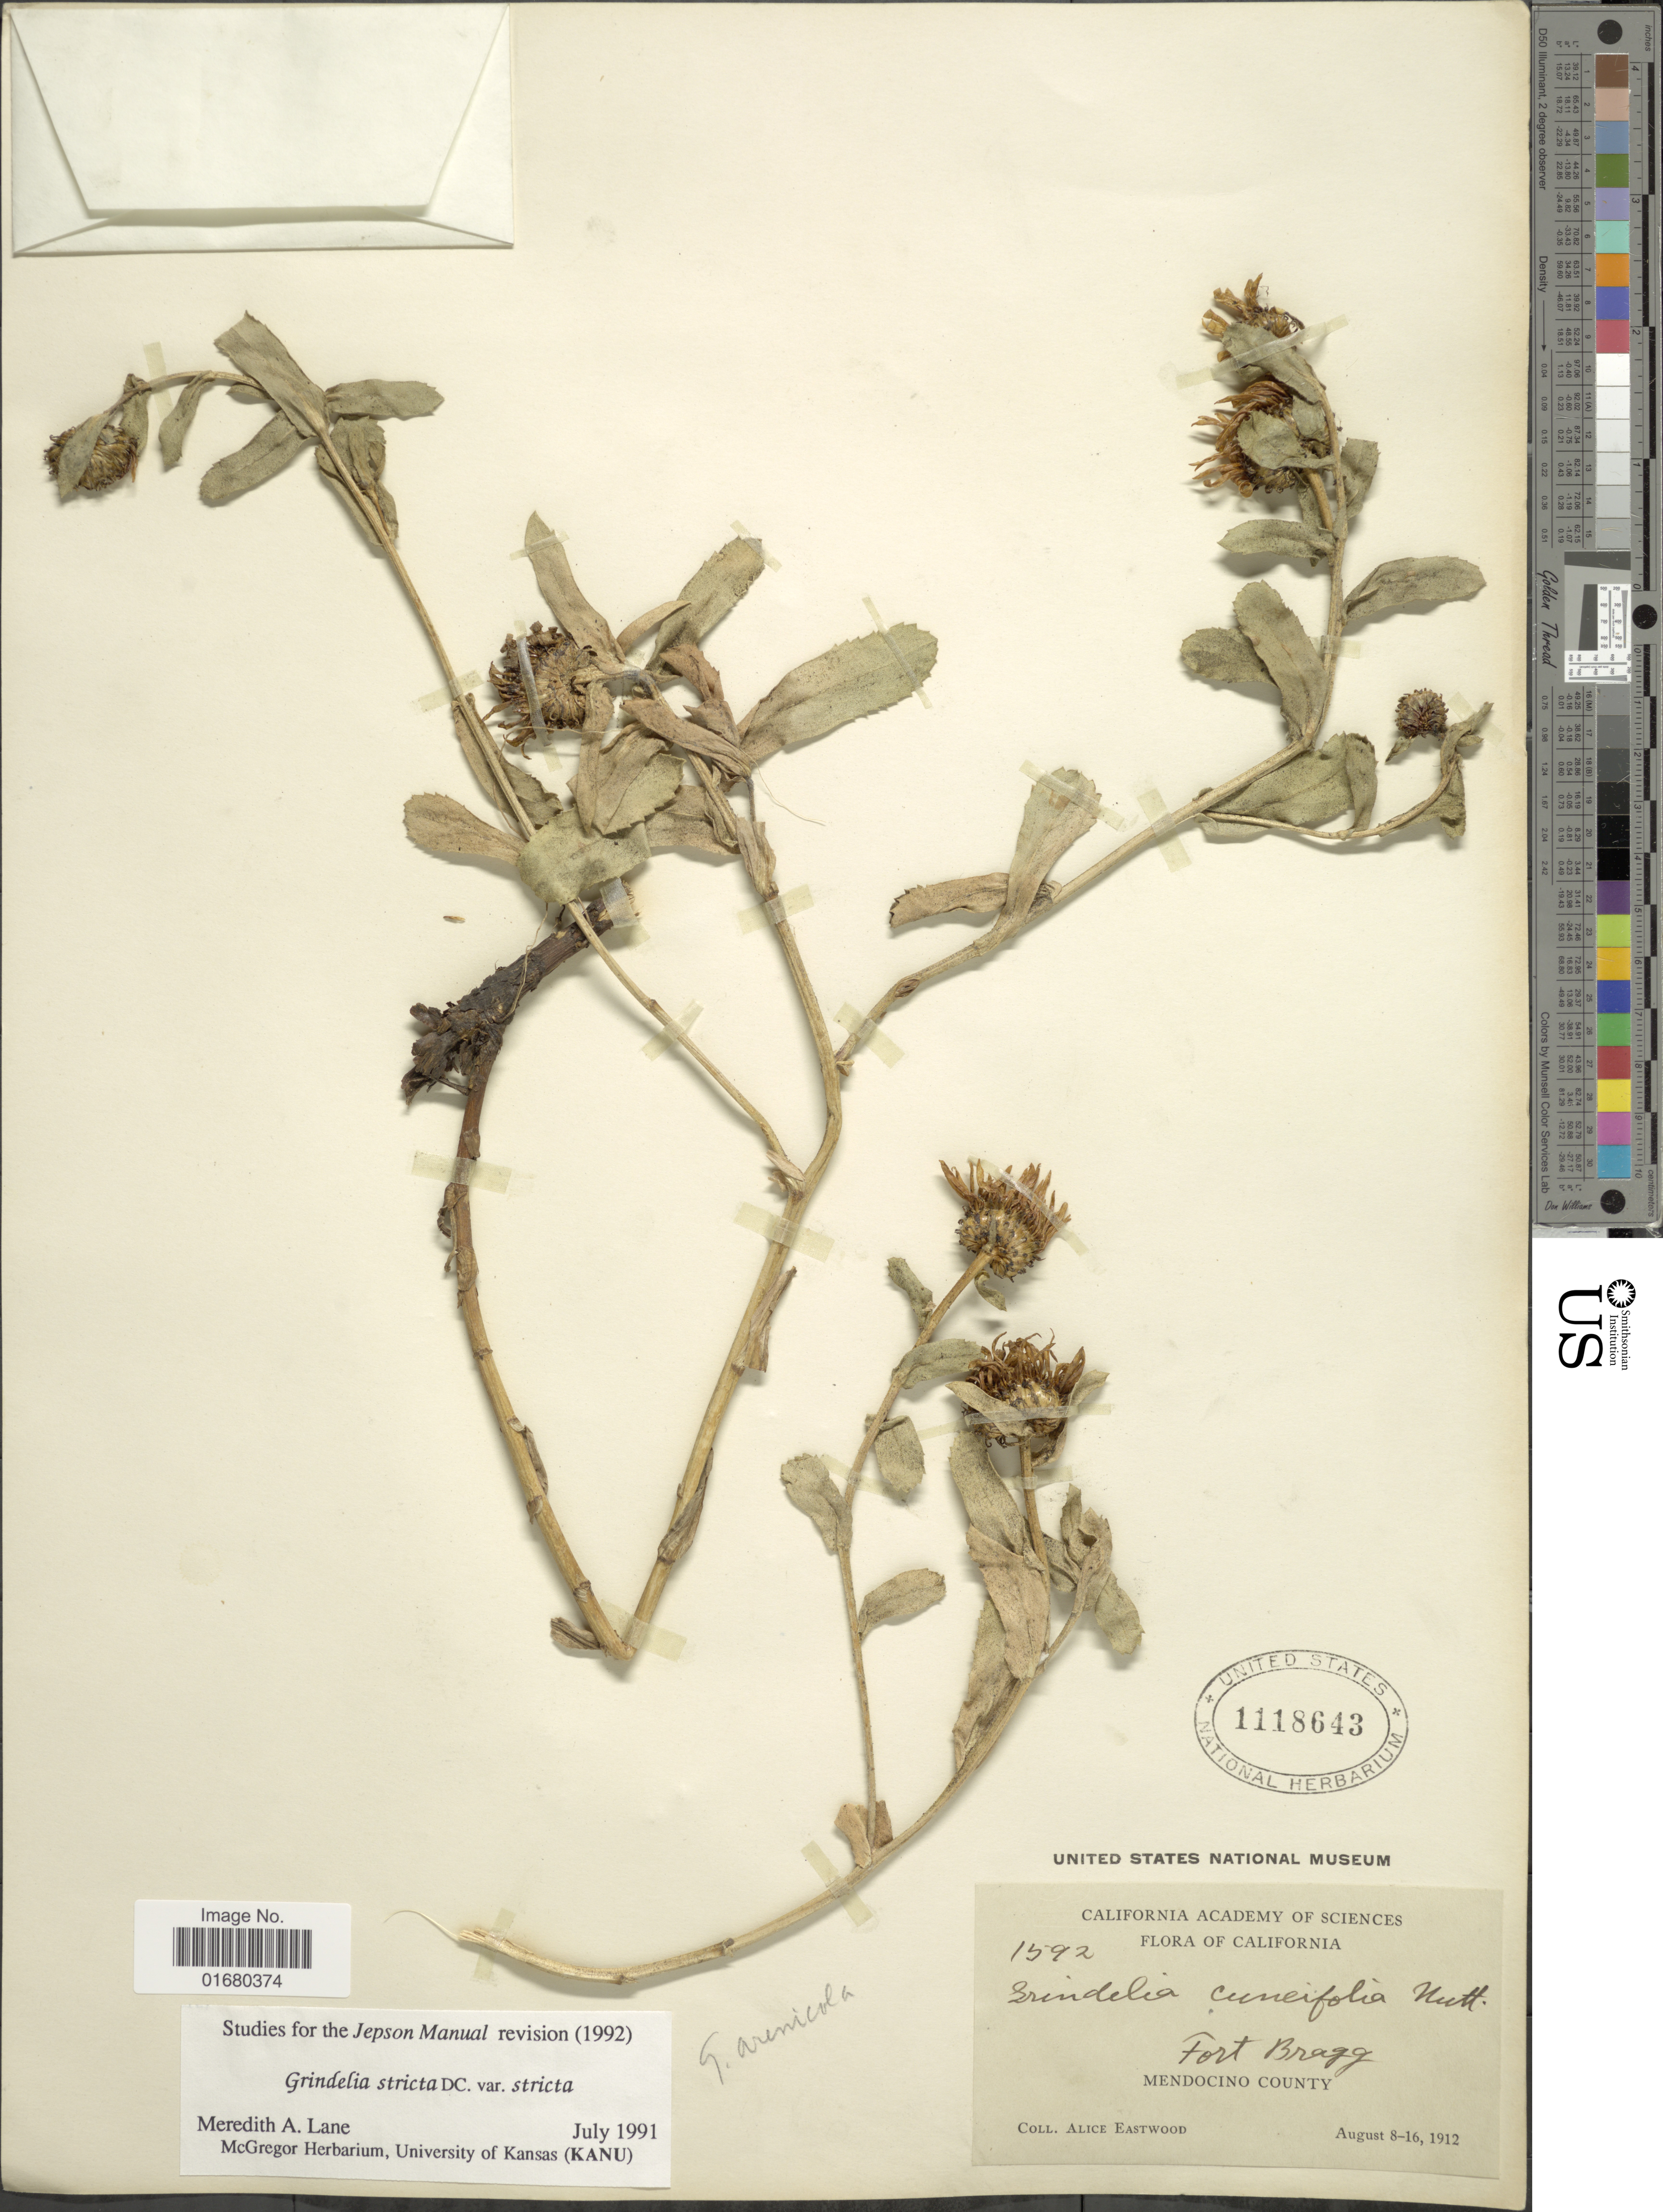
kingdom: Plantae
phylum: Tracheophyta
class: Magnoliopsida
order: Asterales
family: Asteraceae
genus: Grindelia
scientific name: Grindelia stricta var. stricta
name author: DC.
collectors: A. Eastwood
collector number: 1592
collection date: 1912-08-08/1912-08-12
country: United States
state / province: California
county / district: Mendocino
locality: Fort Bragg, Mendocino County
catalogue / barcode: US 1118643